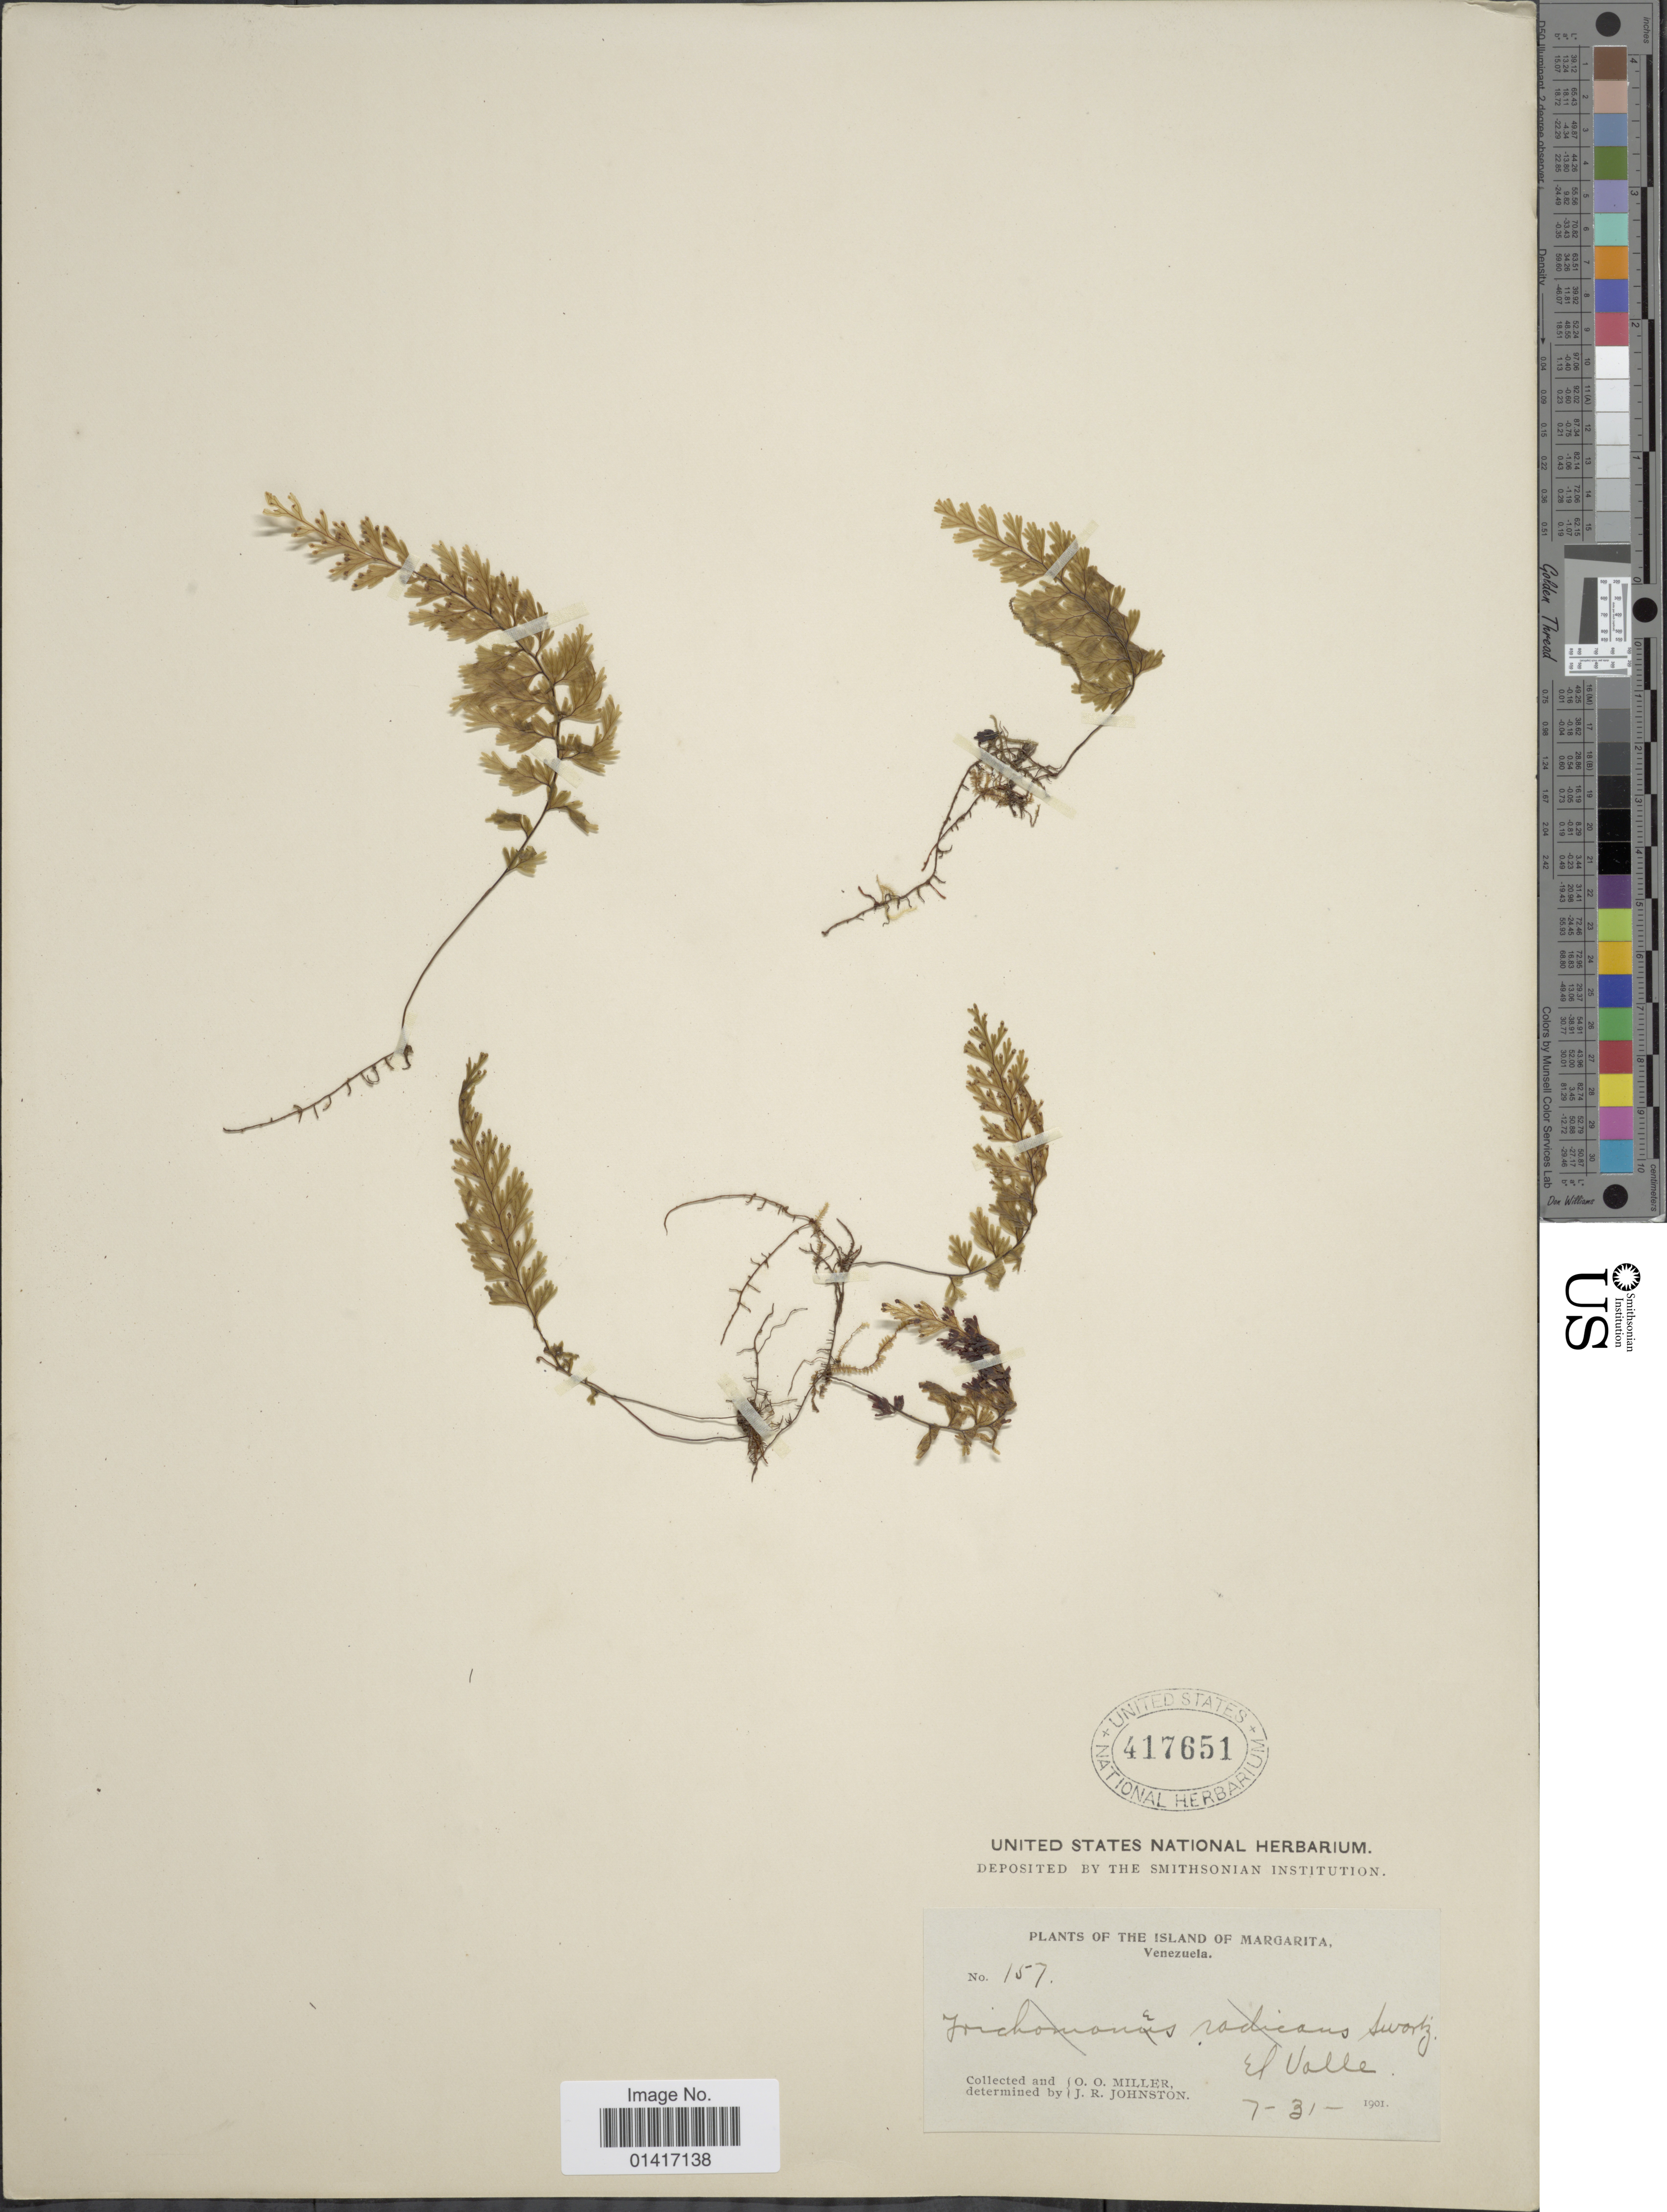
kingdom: Plantae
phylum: Tracheophyta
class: Polypodiopsida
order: Hymenophyllales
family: Hymenophyllaceae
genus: Hymenophyllum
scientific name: Hymenophyllum trichomanoides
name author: Bosch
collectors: O. O. Miller & J. Johnston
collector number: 157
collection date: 1901-07-31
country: Venezuela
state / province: Nueva Esparta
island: Margarita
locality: The Island of Margarita. El Valle.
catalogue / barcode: US 417651